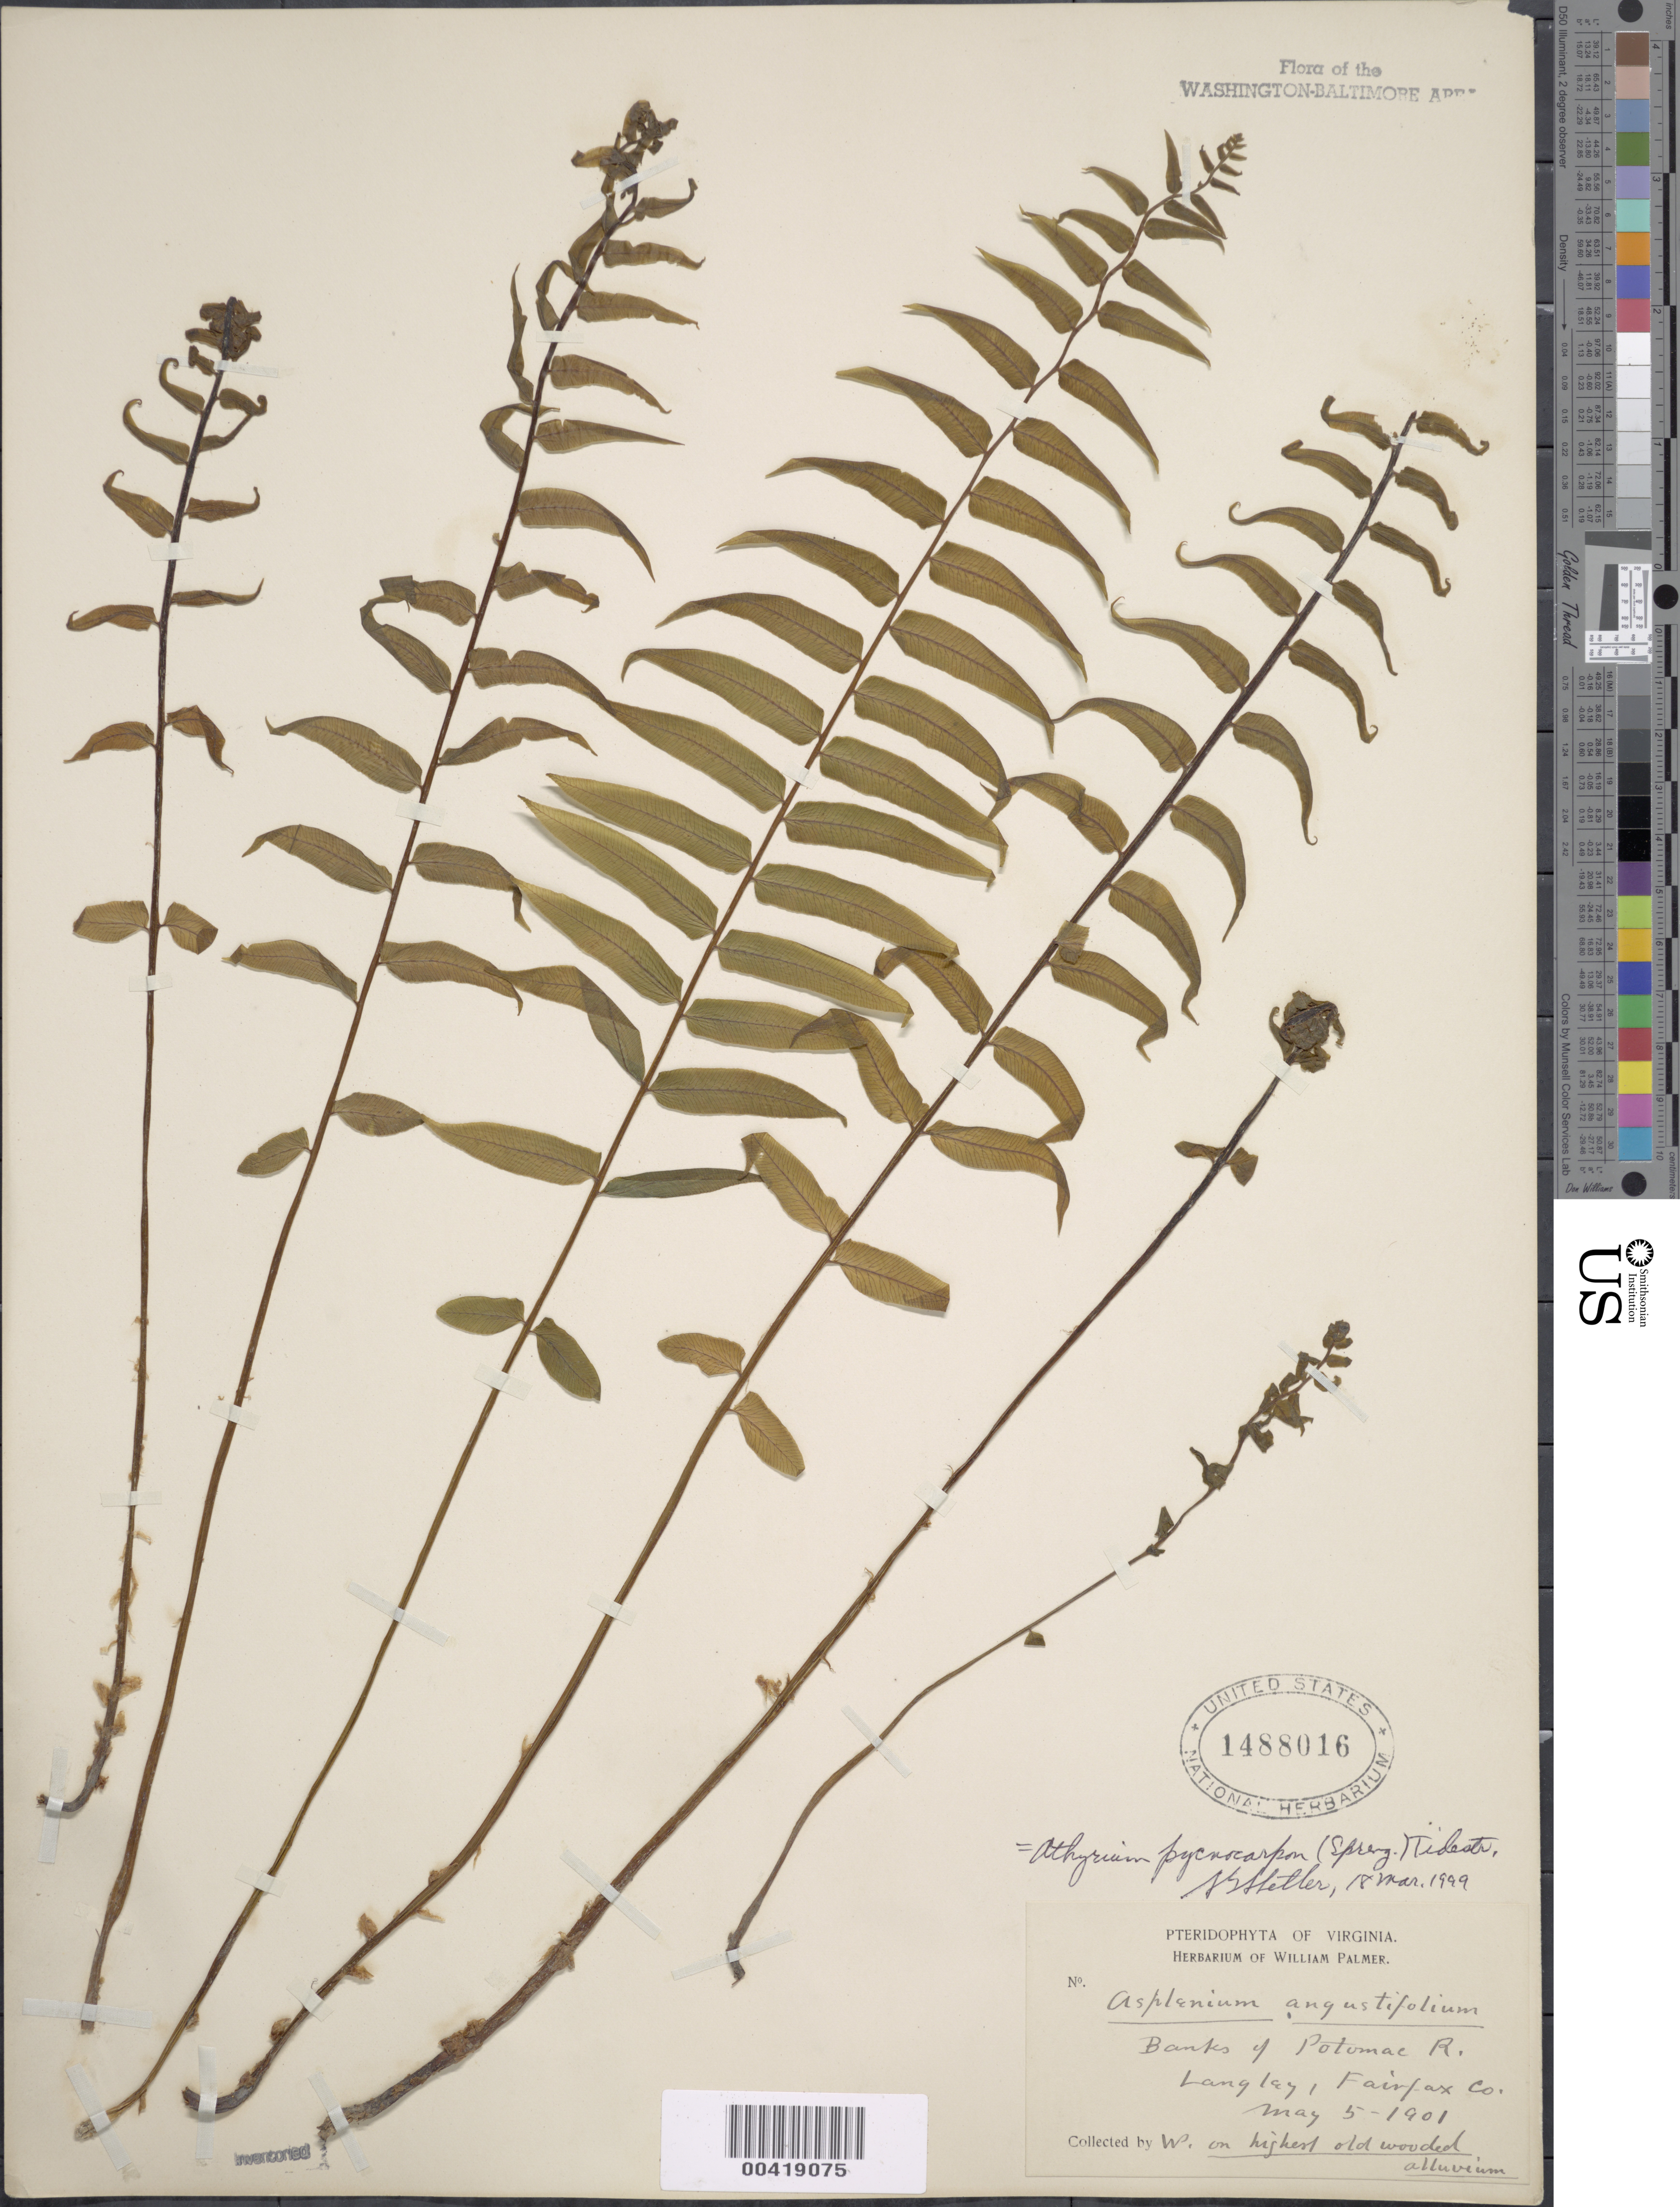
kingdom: Plantae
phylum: Tracheophyta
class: Polypodiopsida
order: Polypodiales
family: Diplaziopsidaceae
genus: Homalosorus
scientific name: Homalosorus pycnocarpos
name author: (Spreng.) Pic. Serm.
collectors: W. Palmer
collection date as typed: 05 May 1901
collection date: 1901-05-05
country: United States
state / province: Virginia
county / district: Fairfax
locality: Potomac River banks, Langley C. and O. Canal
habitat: On highestold wooded alluvium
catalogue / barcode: US 1488016